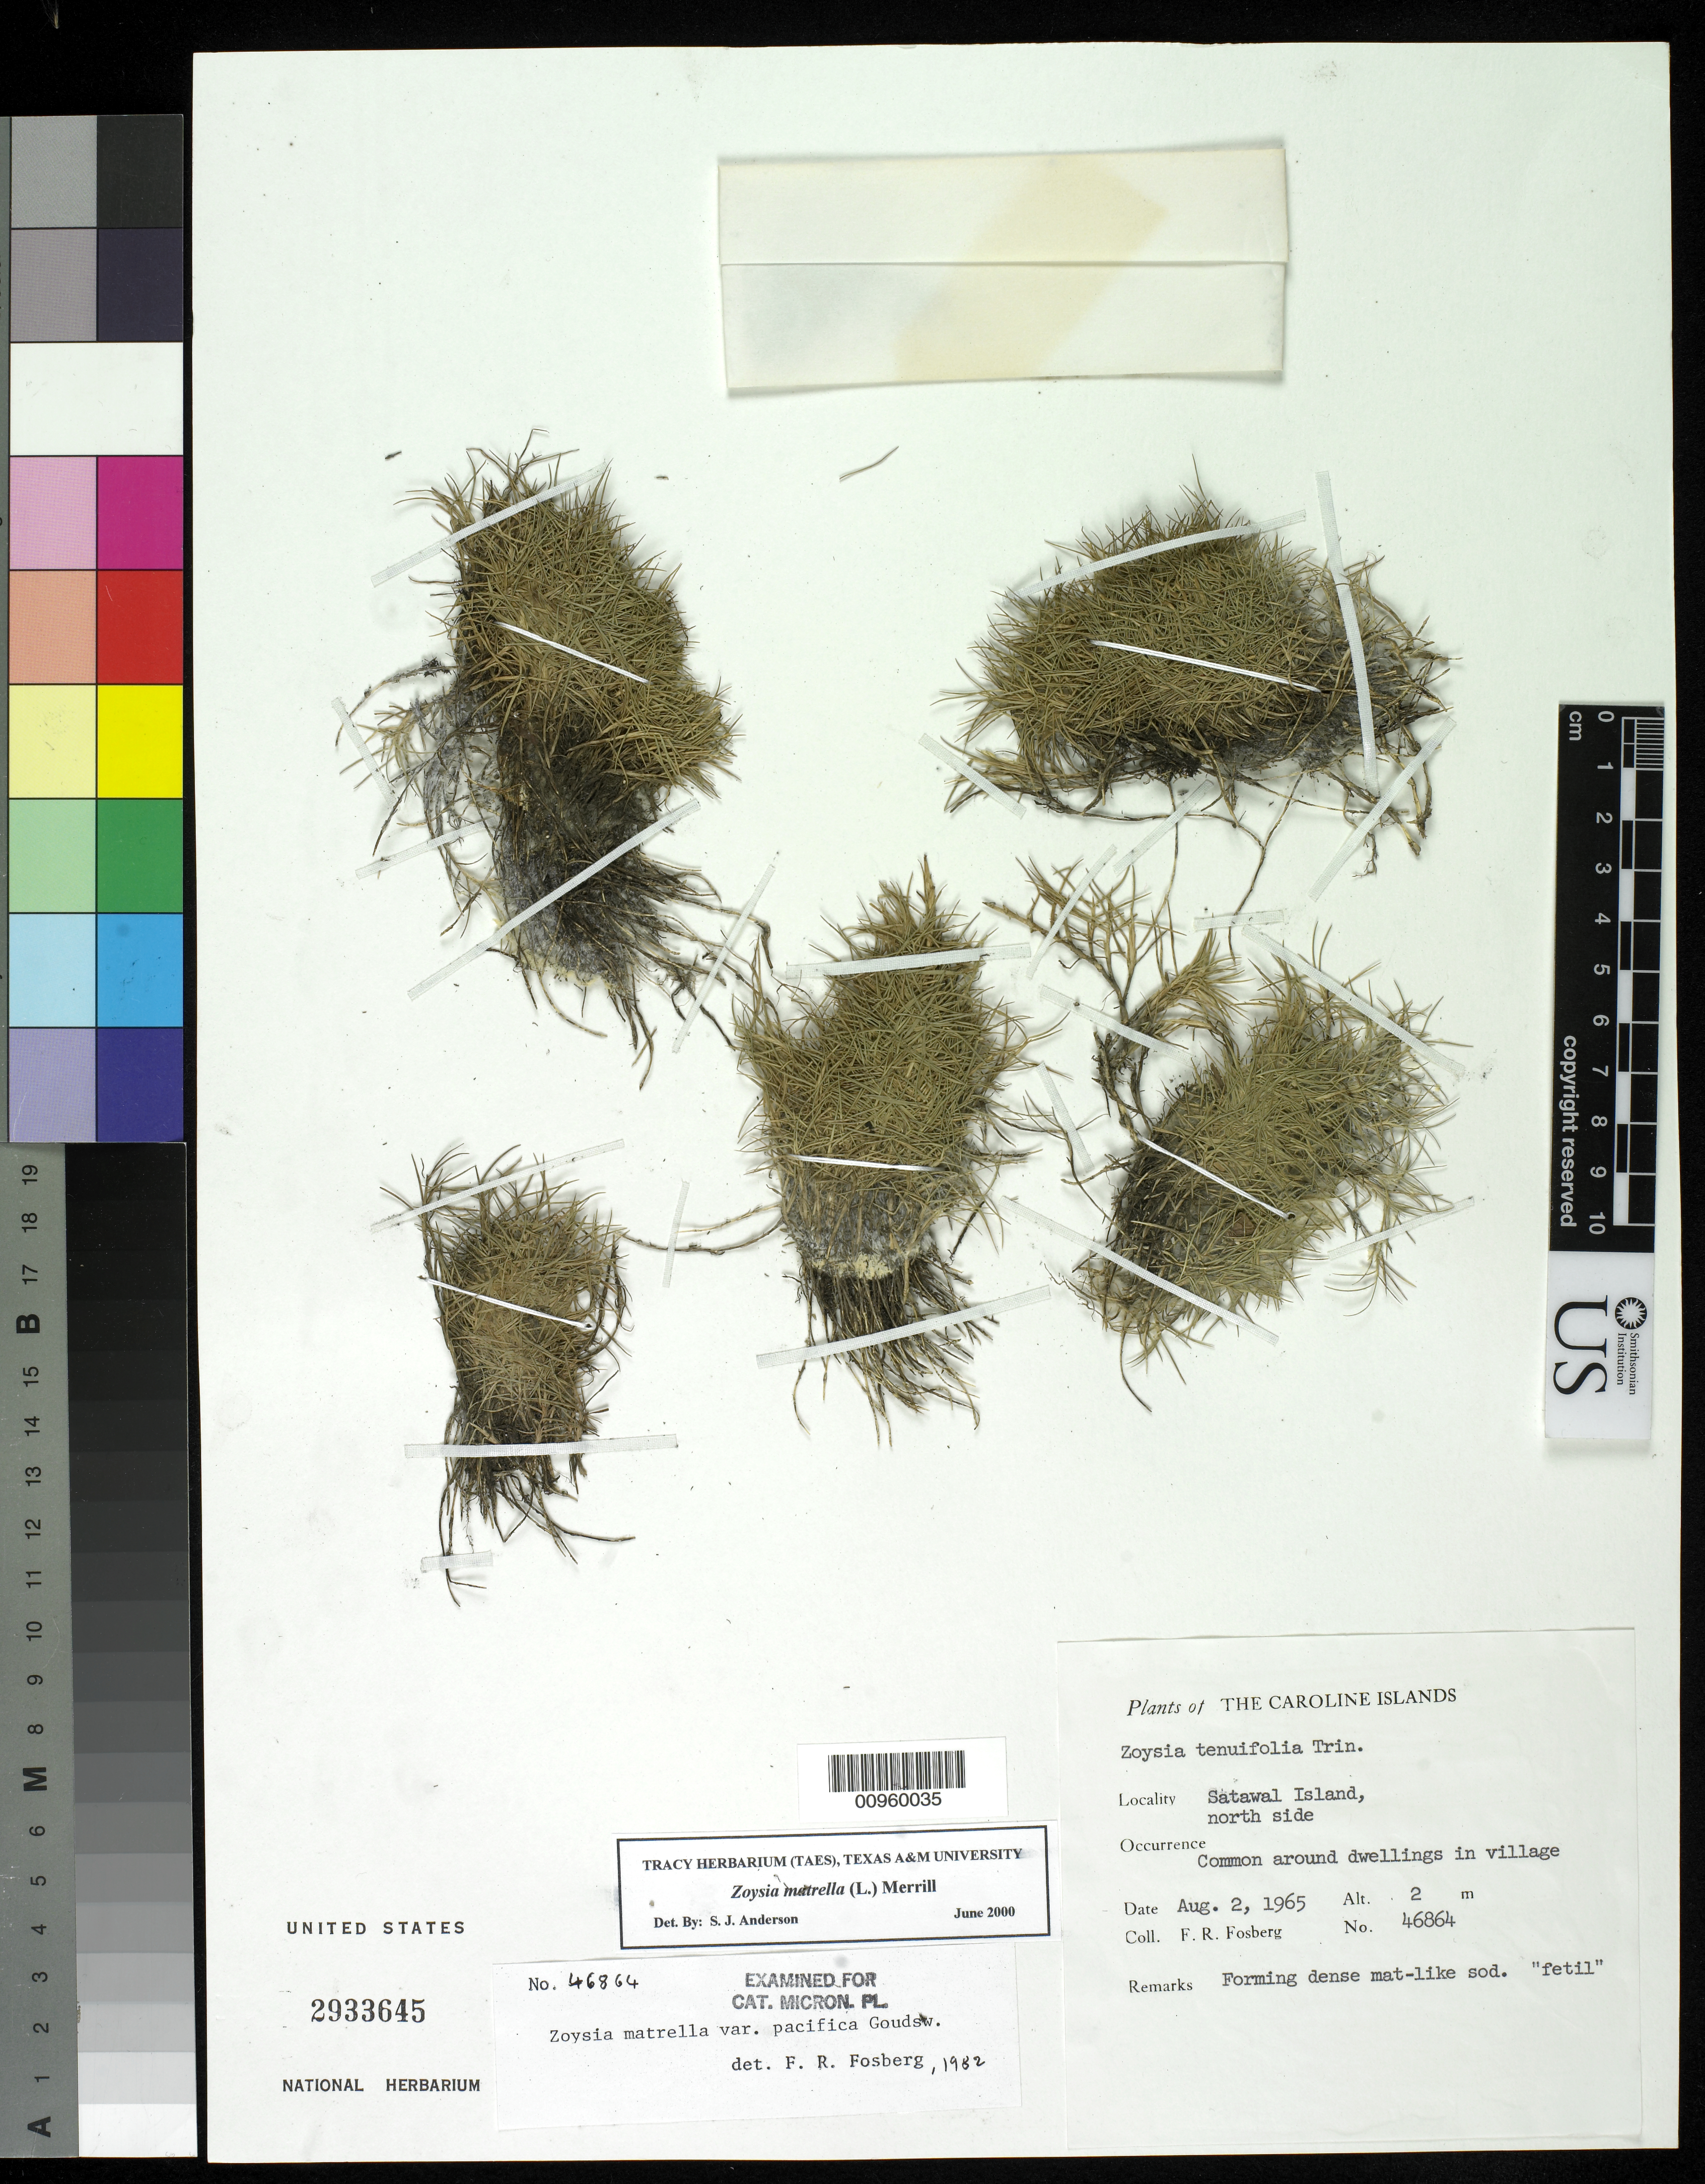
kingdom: Plantae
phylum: Tracheophyta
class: Liliopsida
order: Poales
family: Poaceae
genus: Zoysia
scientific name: Zoysia matrella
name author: (L.) Merr.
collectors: F. R. Fosberg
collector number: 46864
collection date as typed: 02 Aug 1965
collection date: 1965-08-02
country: Micronesia, Federated States of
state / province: Yap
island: Satawal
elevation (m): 2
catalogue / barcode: US 2933645